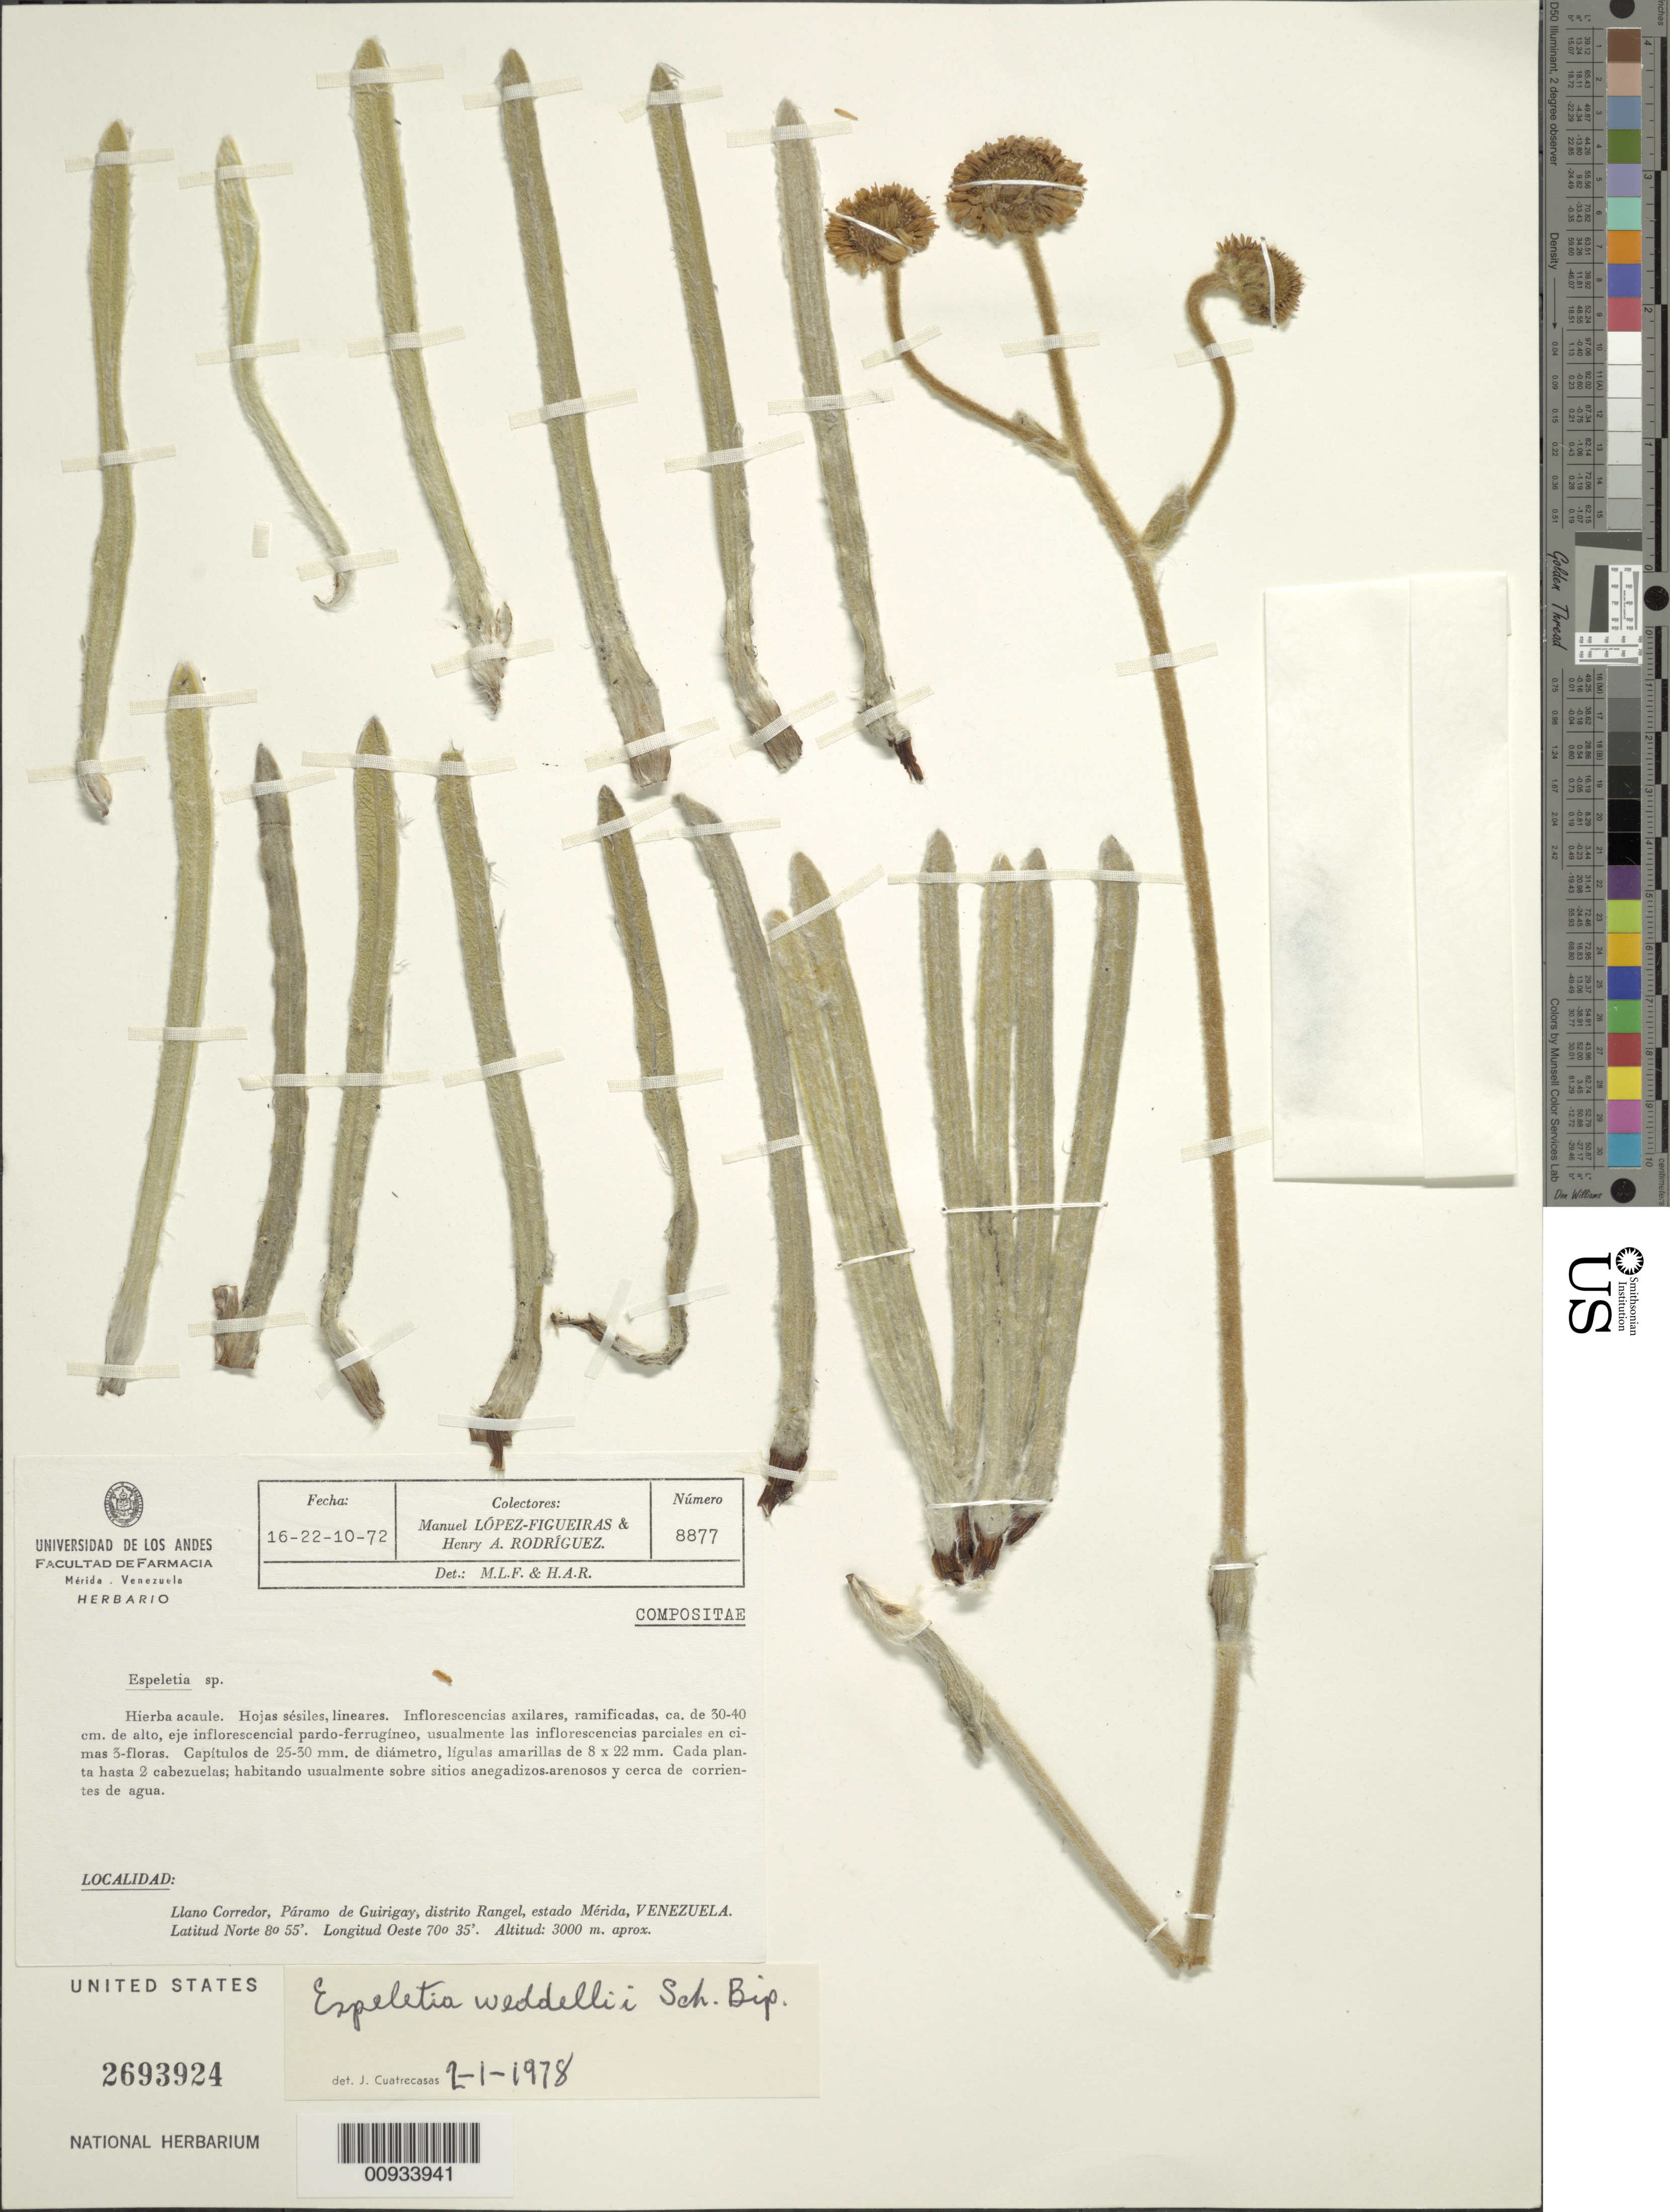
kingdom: Plantae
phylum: Tracheophyta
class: Magnoliopsida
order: Asterales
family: Asteraceae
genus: Espeletia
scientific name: Espeletia weddellii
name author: Sch. Bip. ex Wedd.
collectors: M. López Figueiras & H. A. Rodriguez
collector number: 8877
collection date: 1972-10-16/1972-10-22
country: Venezuela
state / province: Trujillo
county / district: Boconó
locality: Páramo de Guirigay. Llano Corredor.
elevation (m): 3000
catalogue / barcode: US 2693924